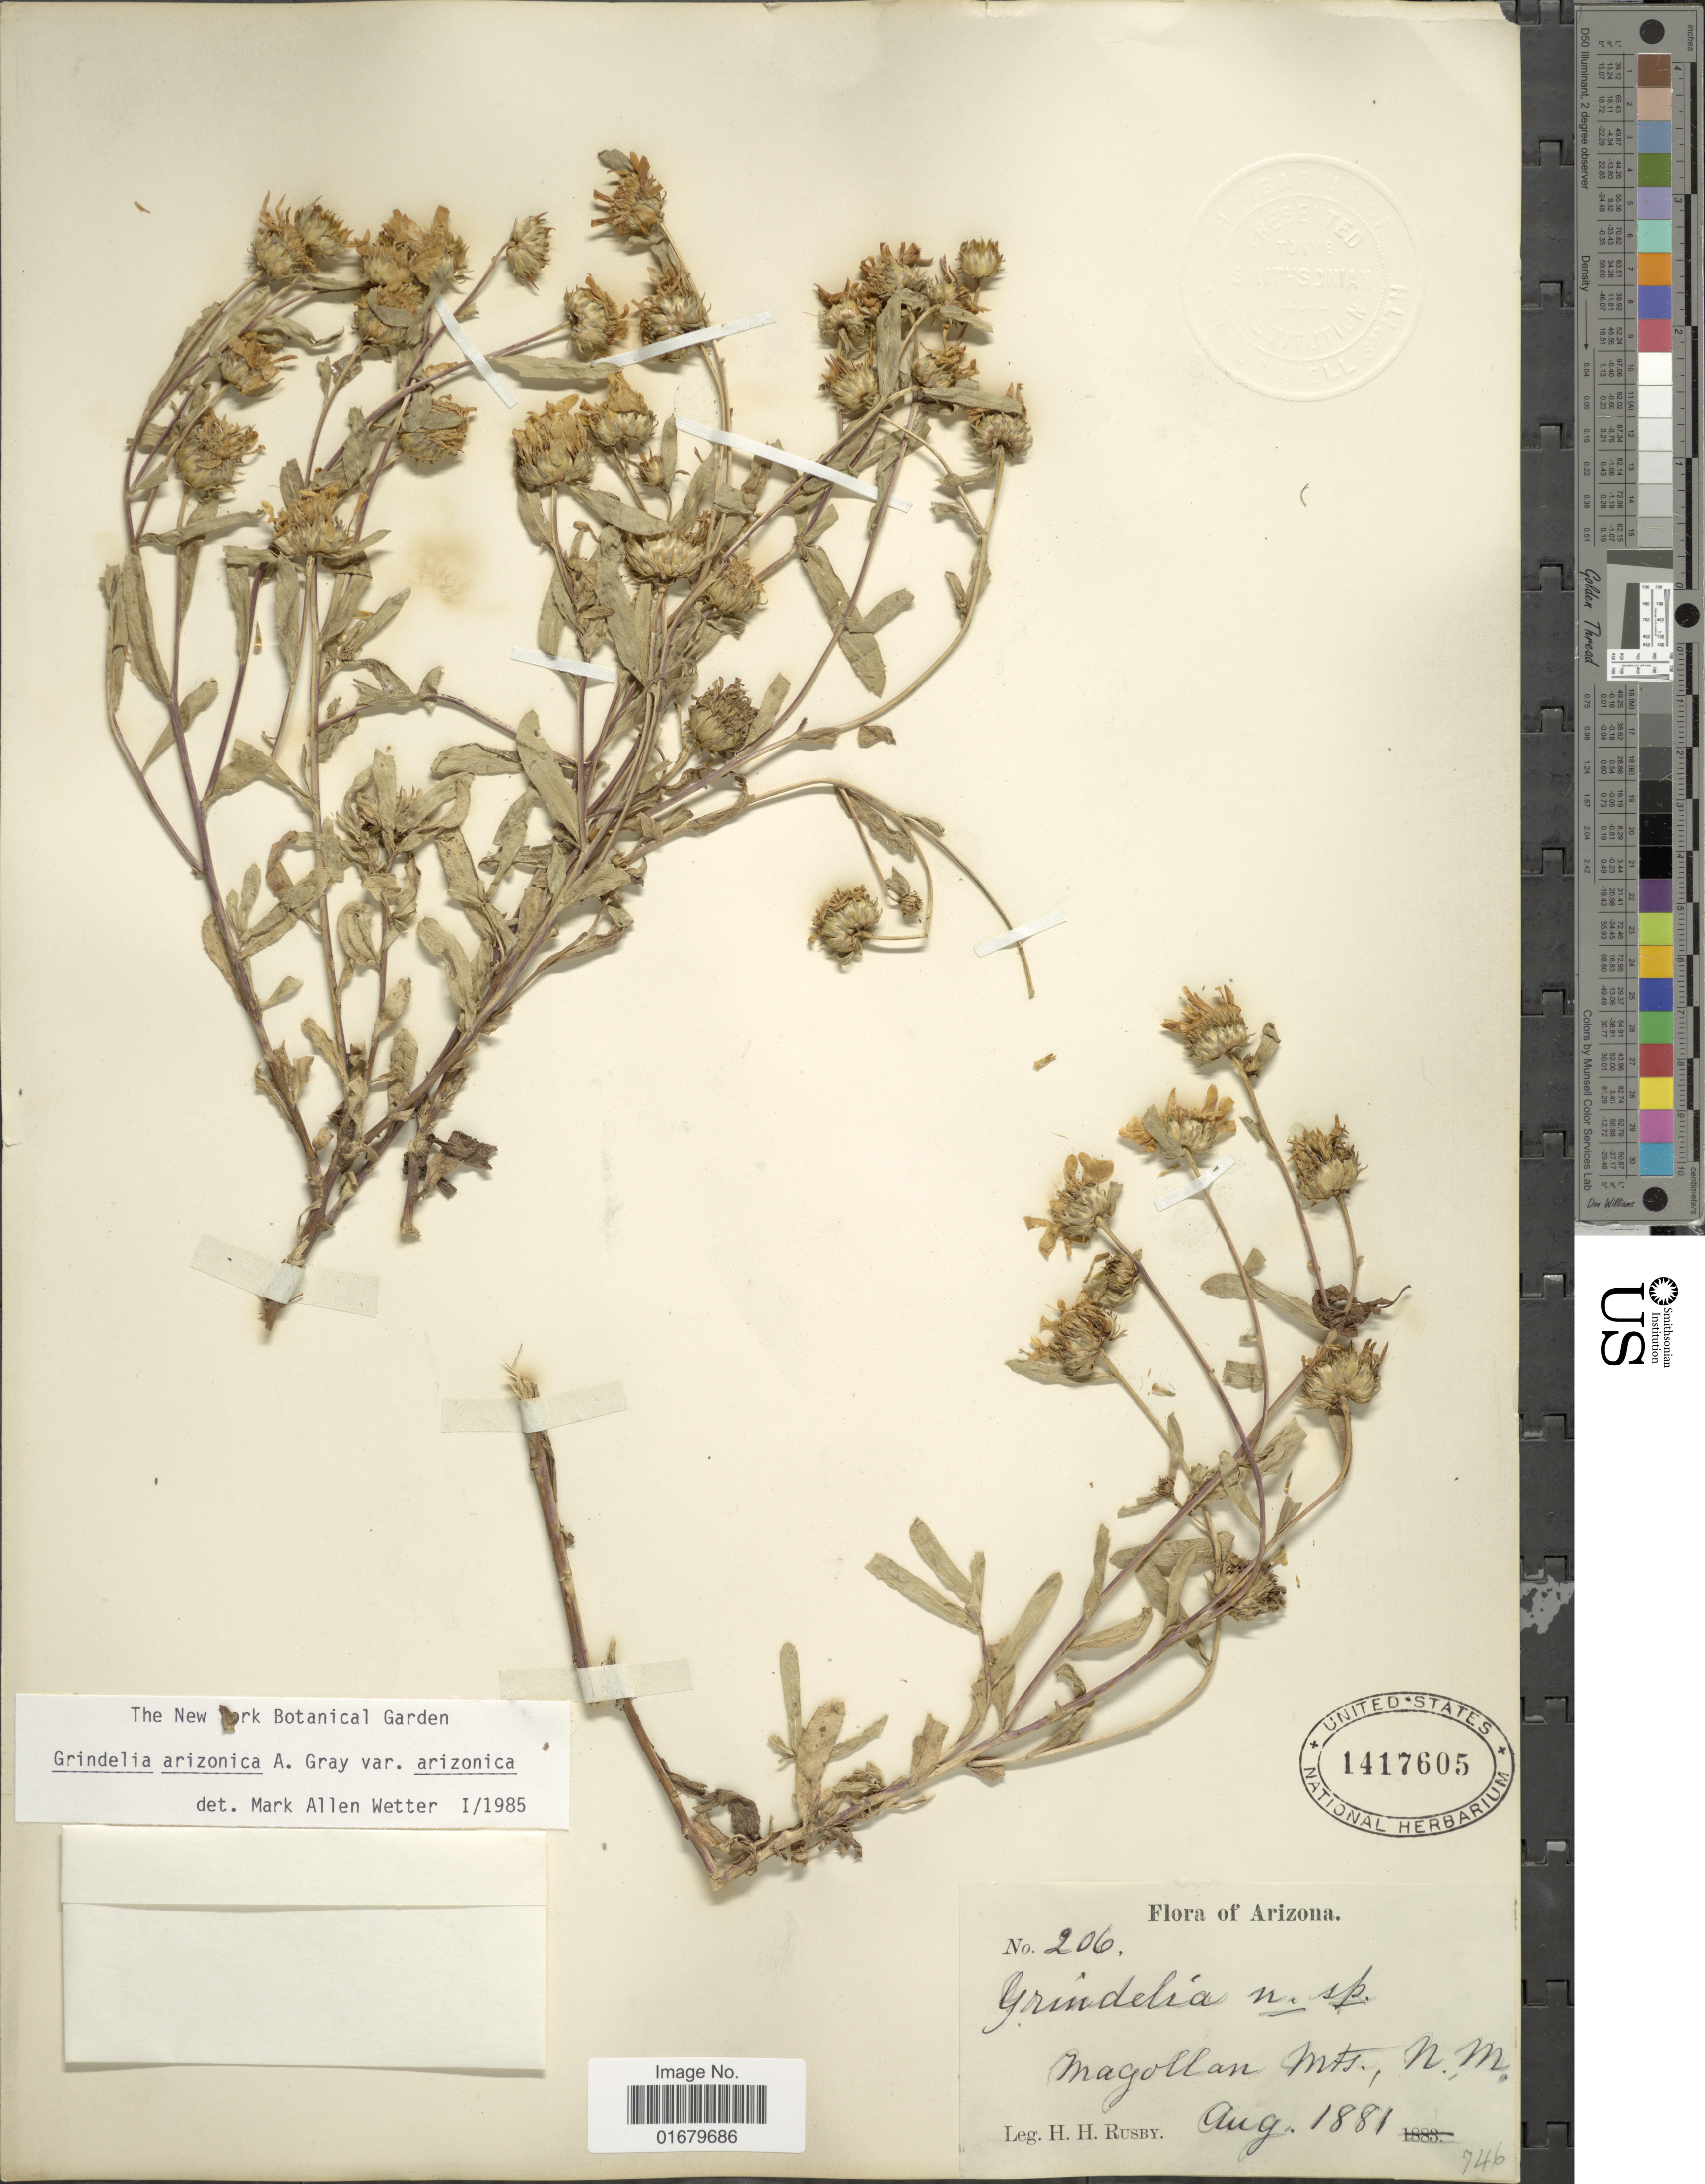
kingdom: Plantae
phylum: Tracheophyta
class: Magnoliopsida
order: Asterales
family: Asteraceae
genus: Grindelia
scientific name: Grindelia arizonica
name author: A. Gray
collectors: H. H. Rusby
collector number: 206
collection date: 1881-08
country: United States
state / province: New Mexico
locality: Magollan Mts. Arizona, N. M.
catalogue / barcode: US 1417605